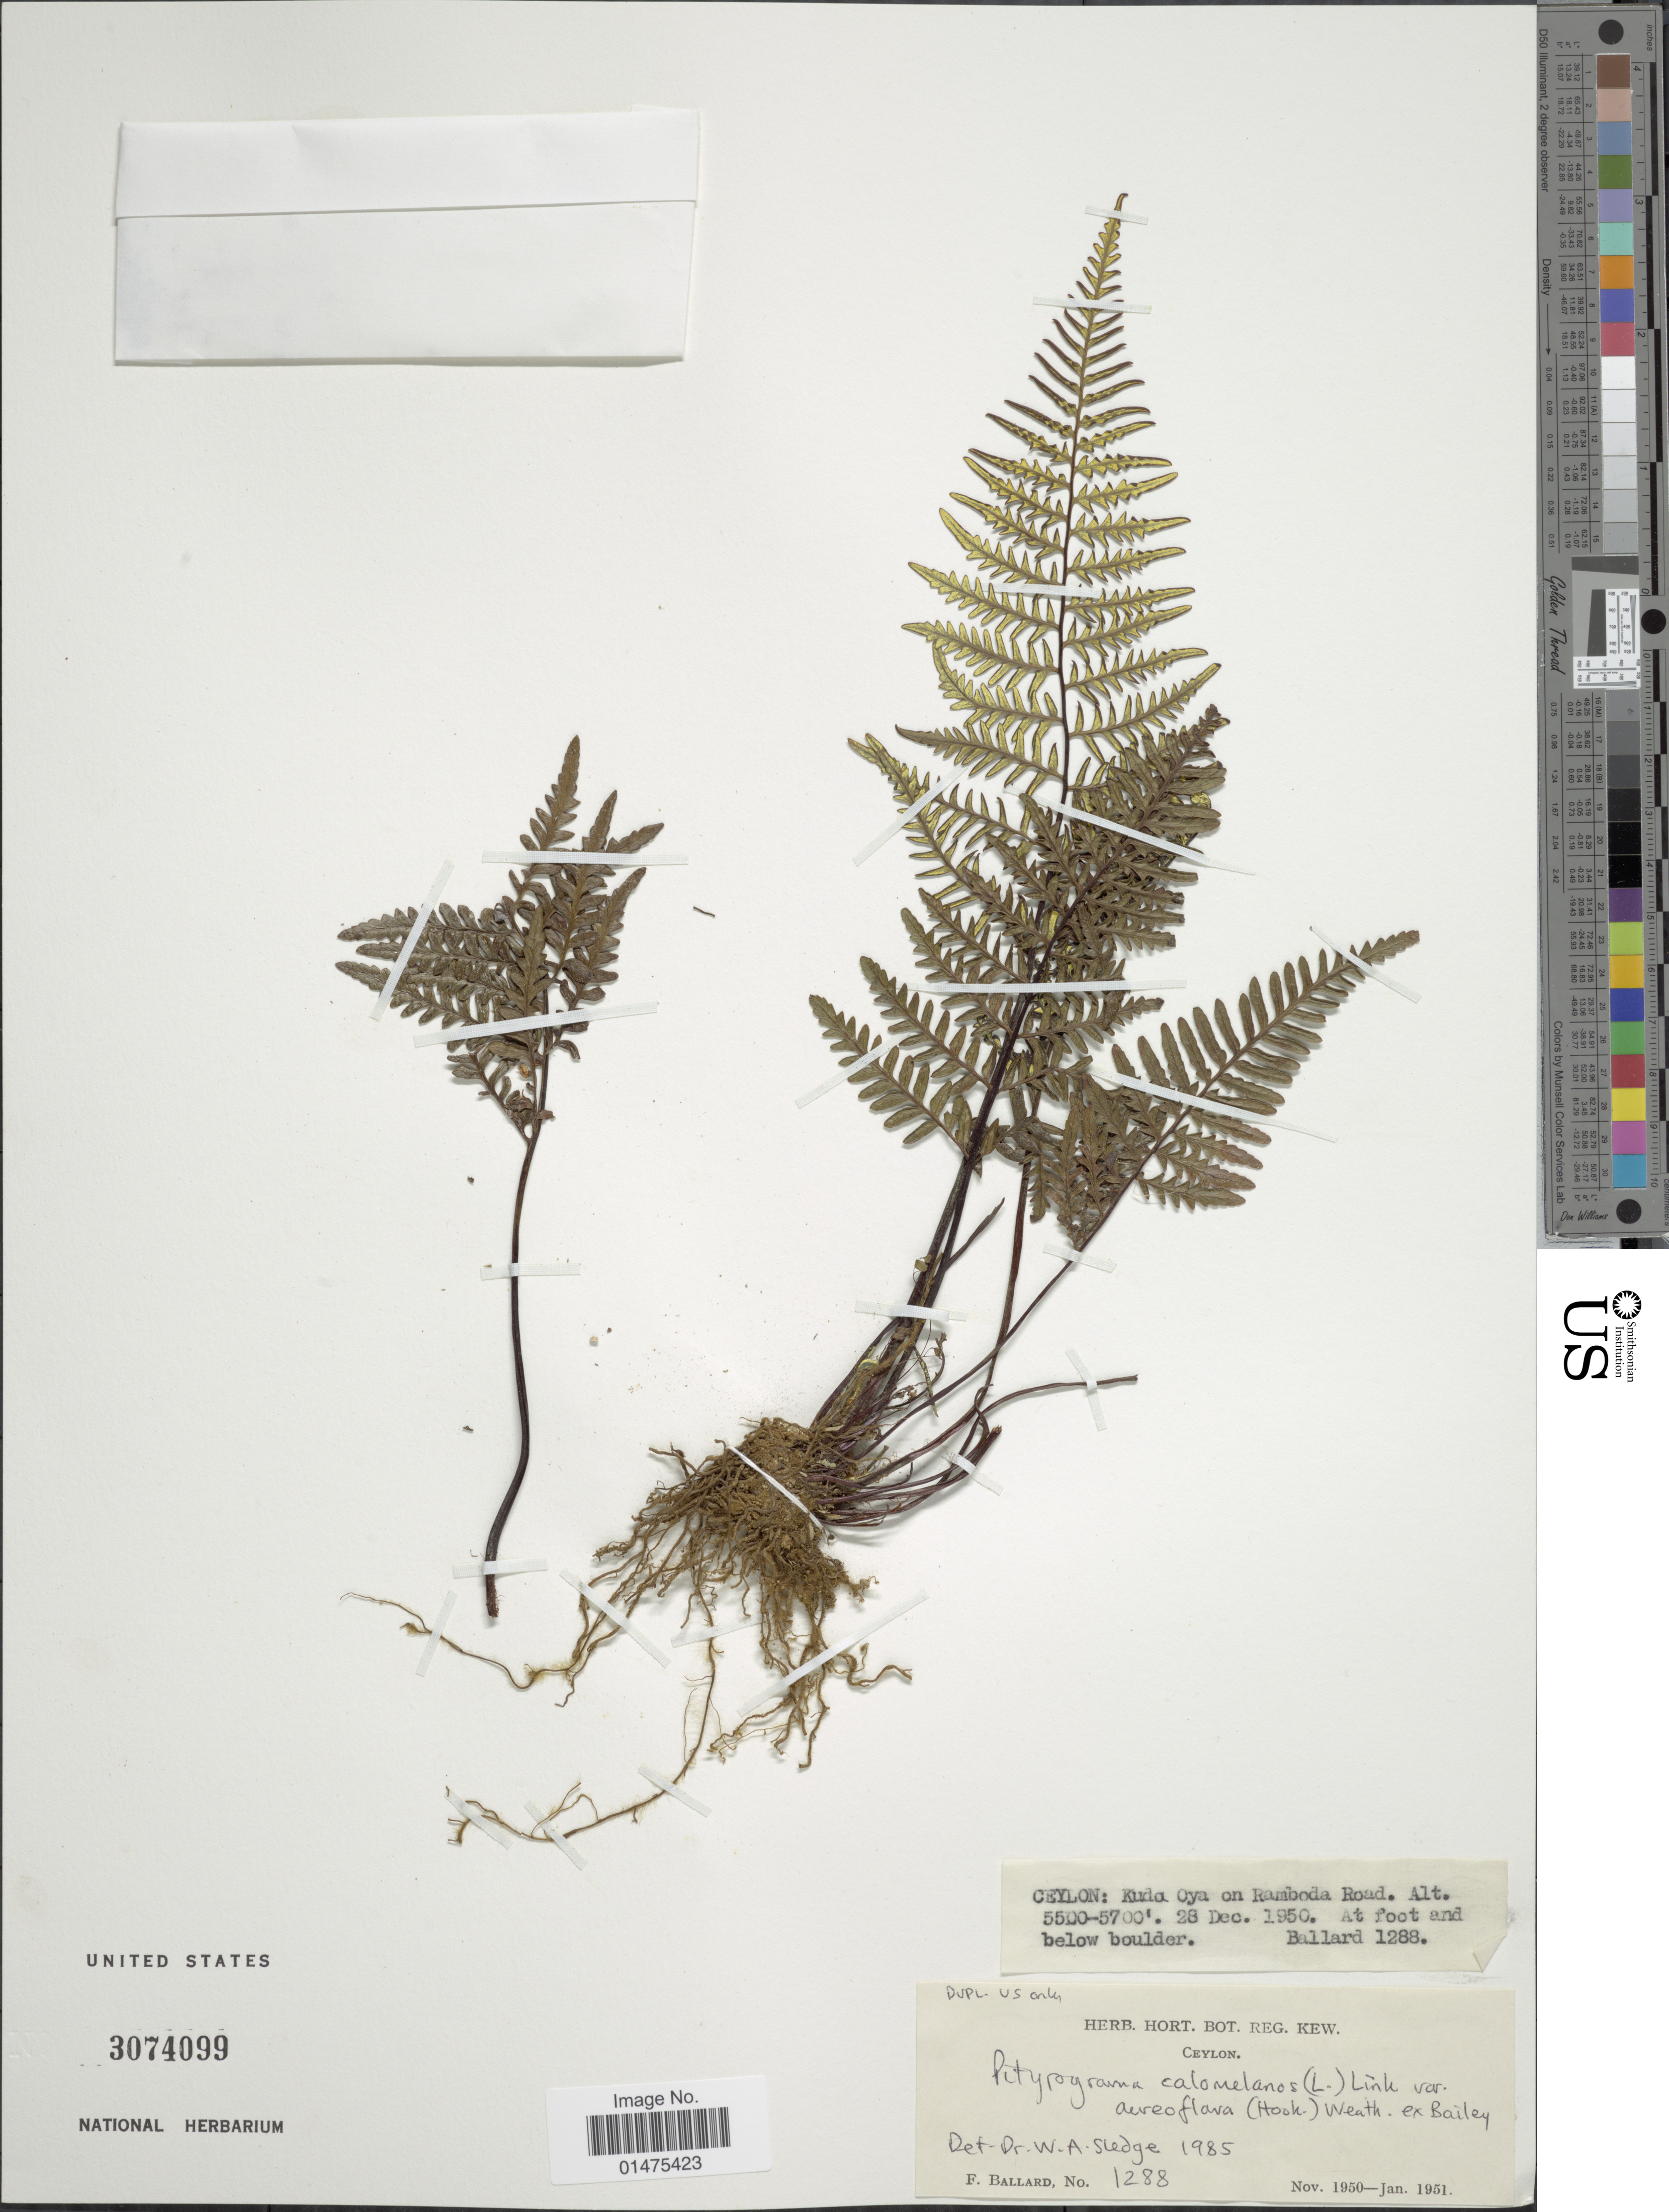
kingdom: Plantae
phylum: Tracheophyta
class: Polypodiopsida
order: Polypodiales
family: Pteridaceae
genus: Pityrogramma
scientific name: Pityrogramma calomelanos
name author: (L.) Link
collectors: F. Ballard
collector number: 1288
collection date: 1950-12-28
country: Sri Lanka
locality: Ceylon : Kuda Oya on Ramboda Road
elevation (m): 1676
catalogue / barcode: US 3074099